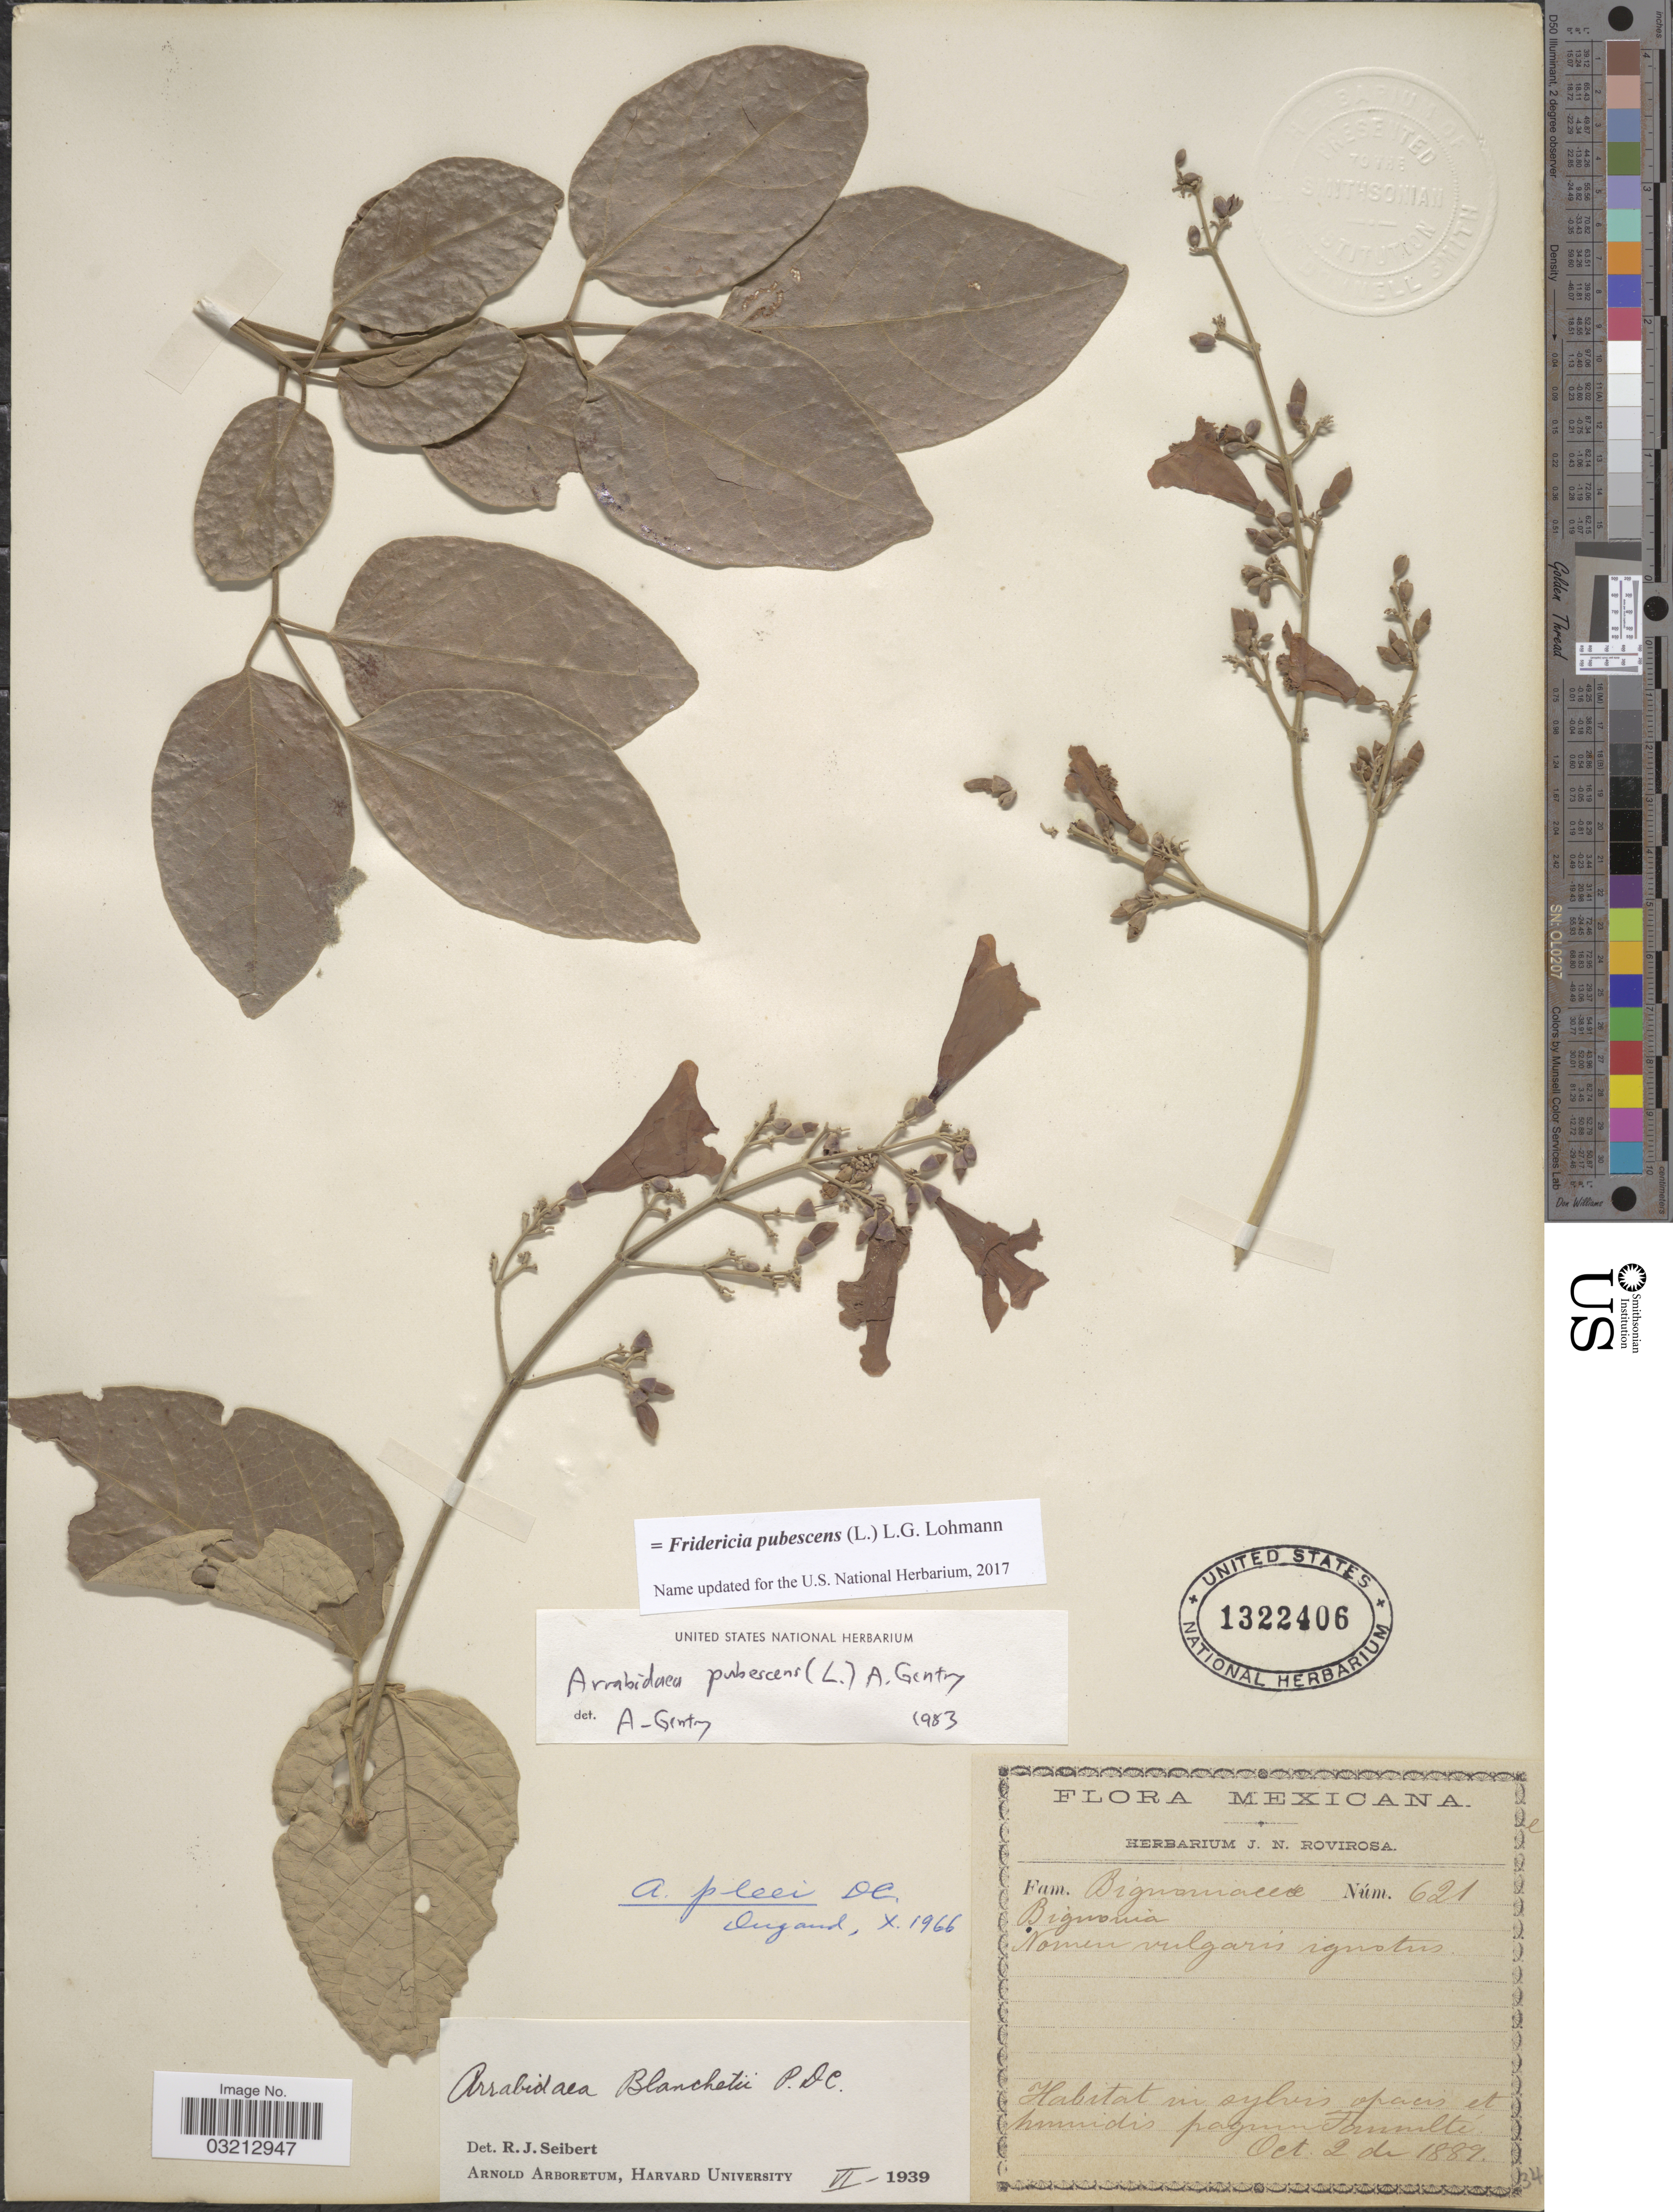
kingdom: Plantae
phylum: Tracheophyta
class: Magnoliopsida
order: Lamiales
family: Bignoniaceae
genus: Fridericia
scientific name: Fridericia pubescens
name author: (L.) L.G. Lohmann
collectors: ex herb. J. N. Rovirosa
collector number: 621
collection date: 1889-10-02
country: Mexico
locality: Pagum Famulté.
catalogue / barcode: US 1322406